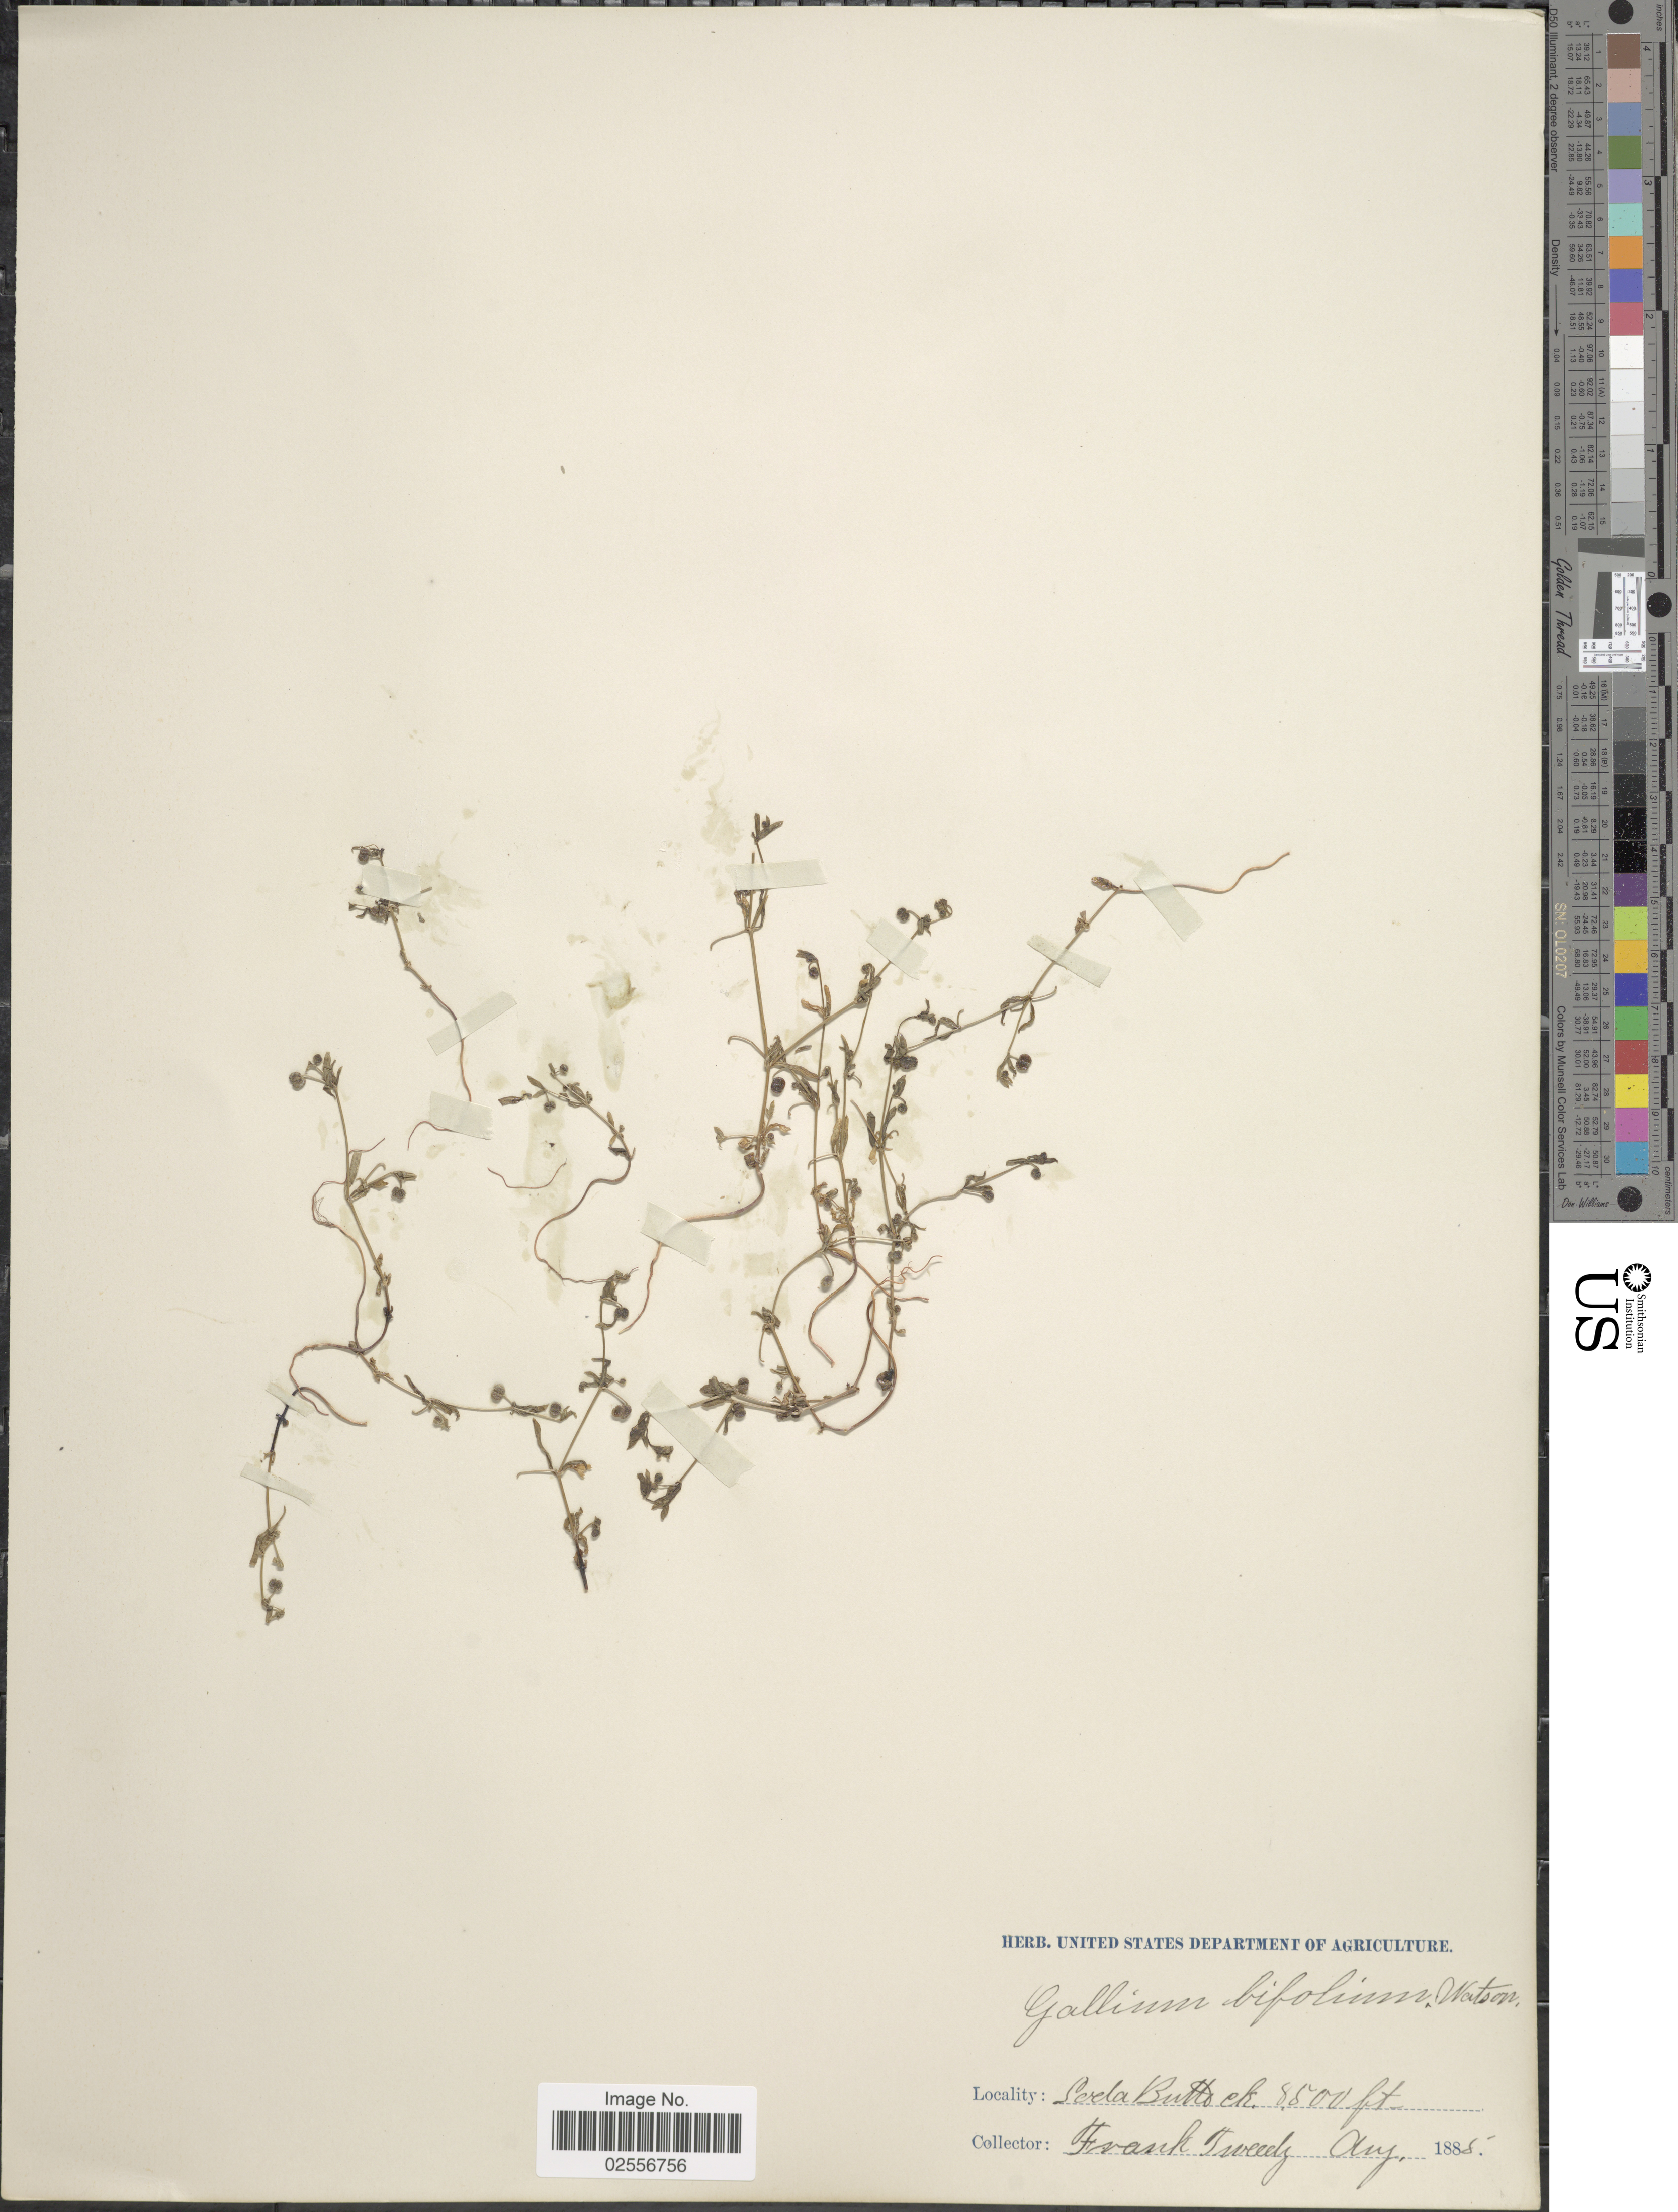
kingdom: Plantae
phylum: Tracheophyta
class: Magnoliopsida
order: Gentianales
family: Rubiaceae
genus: Galium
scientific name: Galium bifolium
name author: S. Watson in C. King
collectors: F. Tweedy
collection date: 1885-08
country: United States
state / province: Wyoming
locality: Soda Butte ck.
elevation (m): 2591